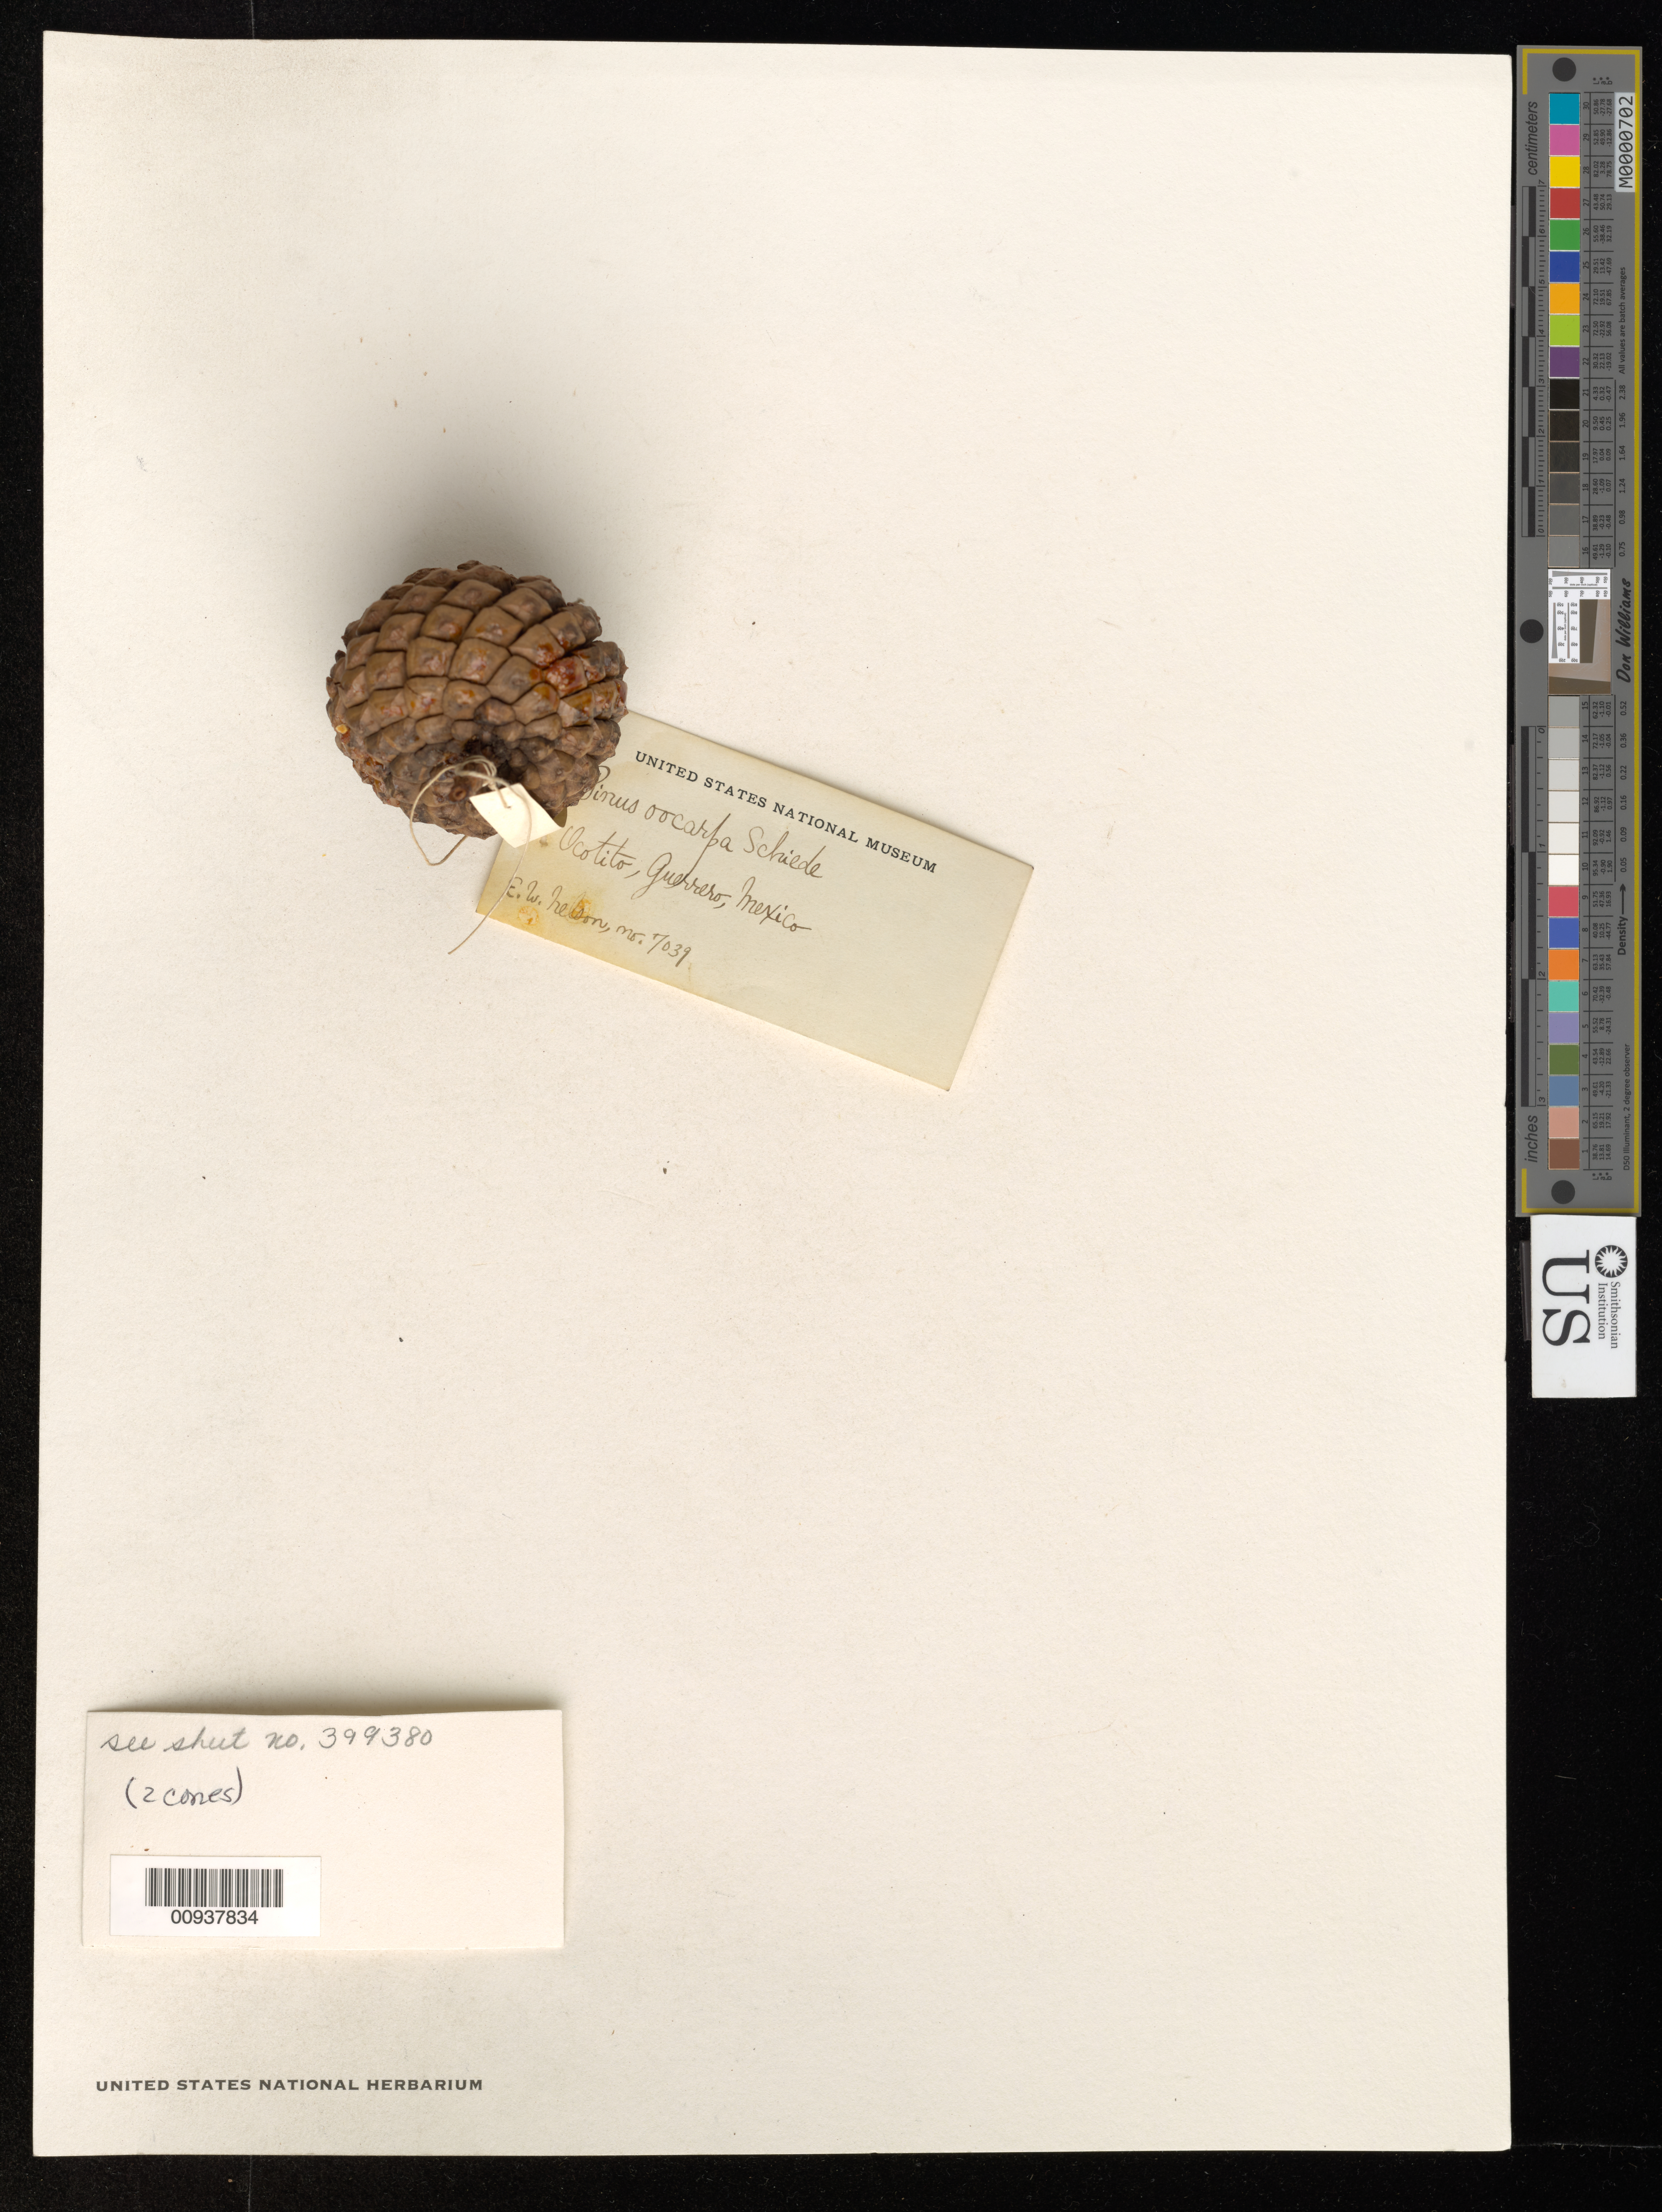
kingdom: Plantae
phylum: Tracheophyta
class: Pinopsida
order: Pinales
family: Pinaceae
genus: Pinus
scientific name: Pinus oocarpa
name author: Schiede ex Schltdl.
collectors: E. W. Nelson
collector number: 7039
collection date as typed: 07 May 1903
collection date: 1903-05-07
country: Mexico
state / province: Guerrero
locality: Ocotito.